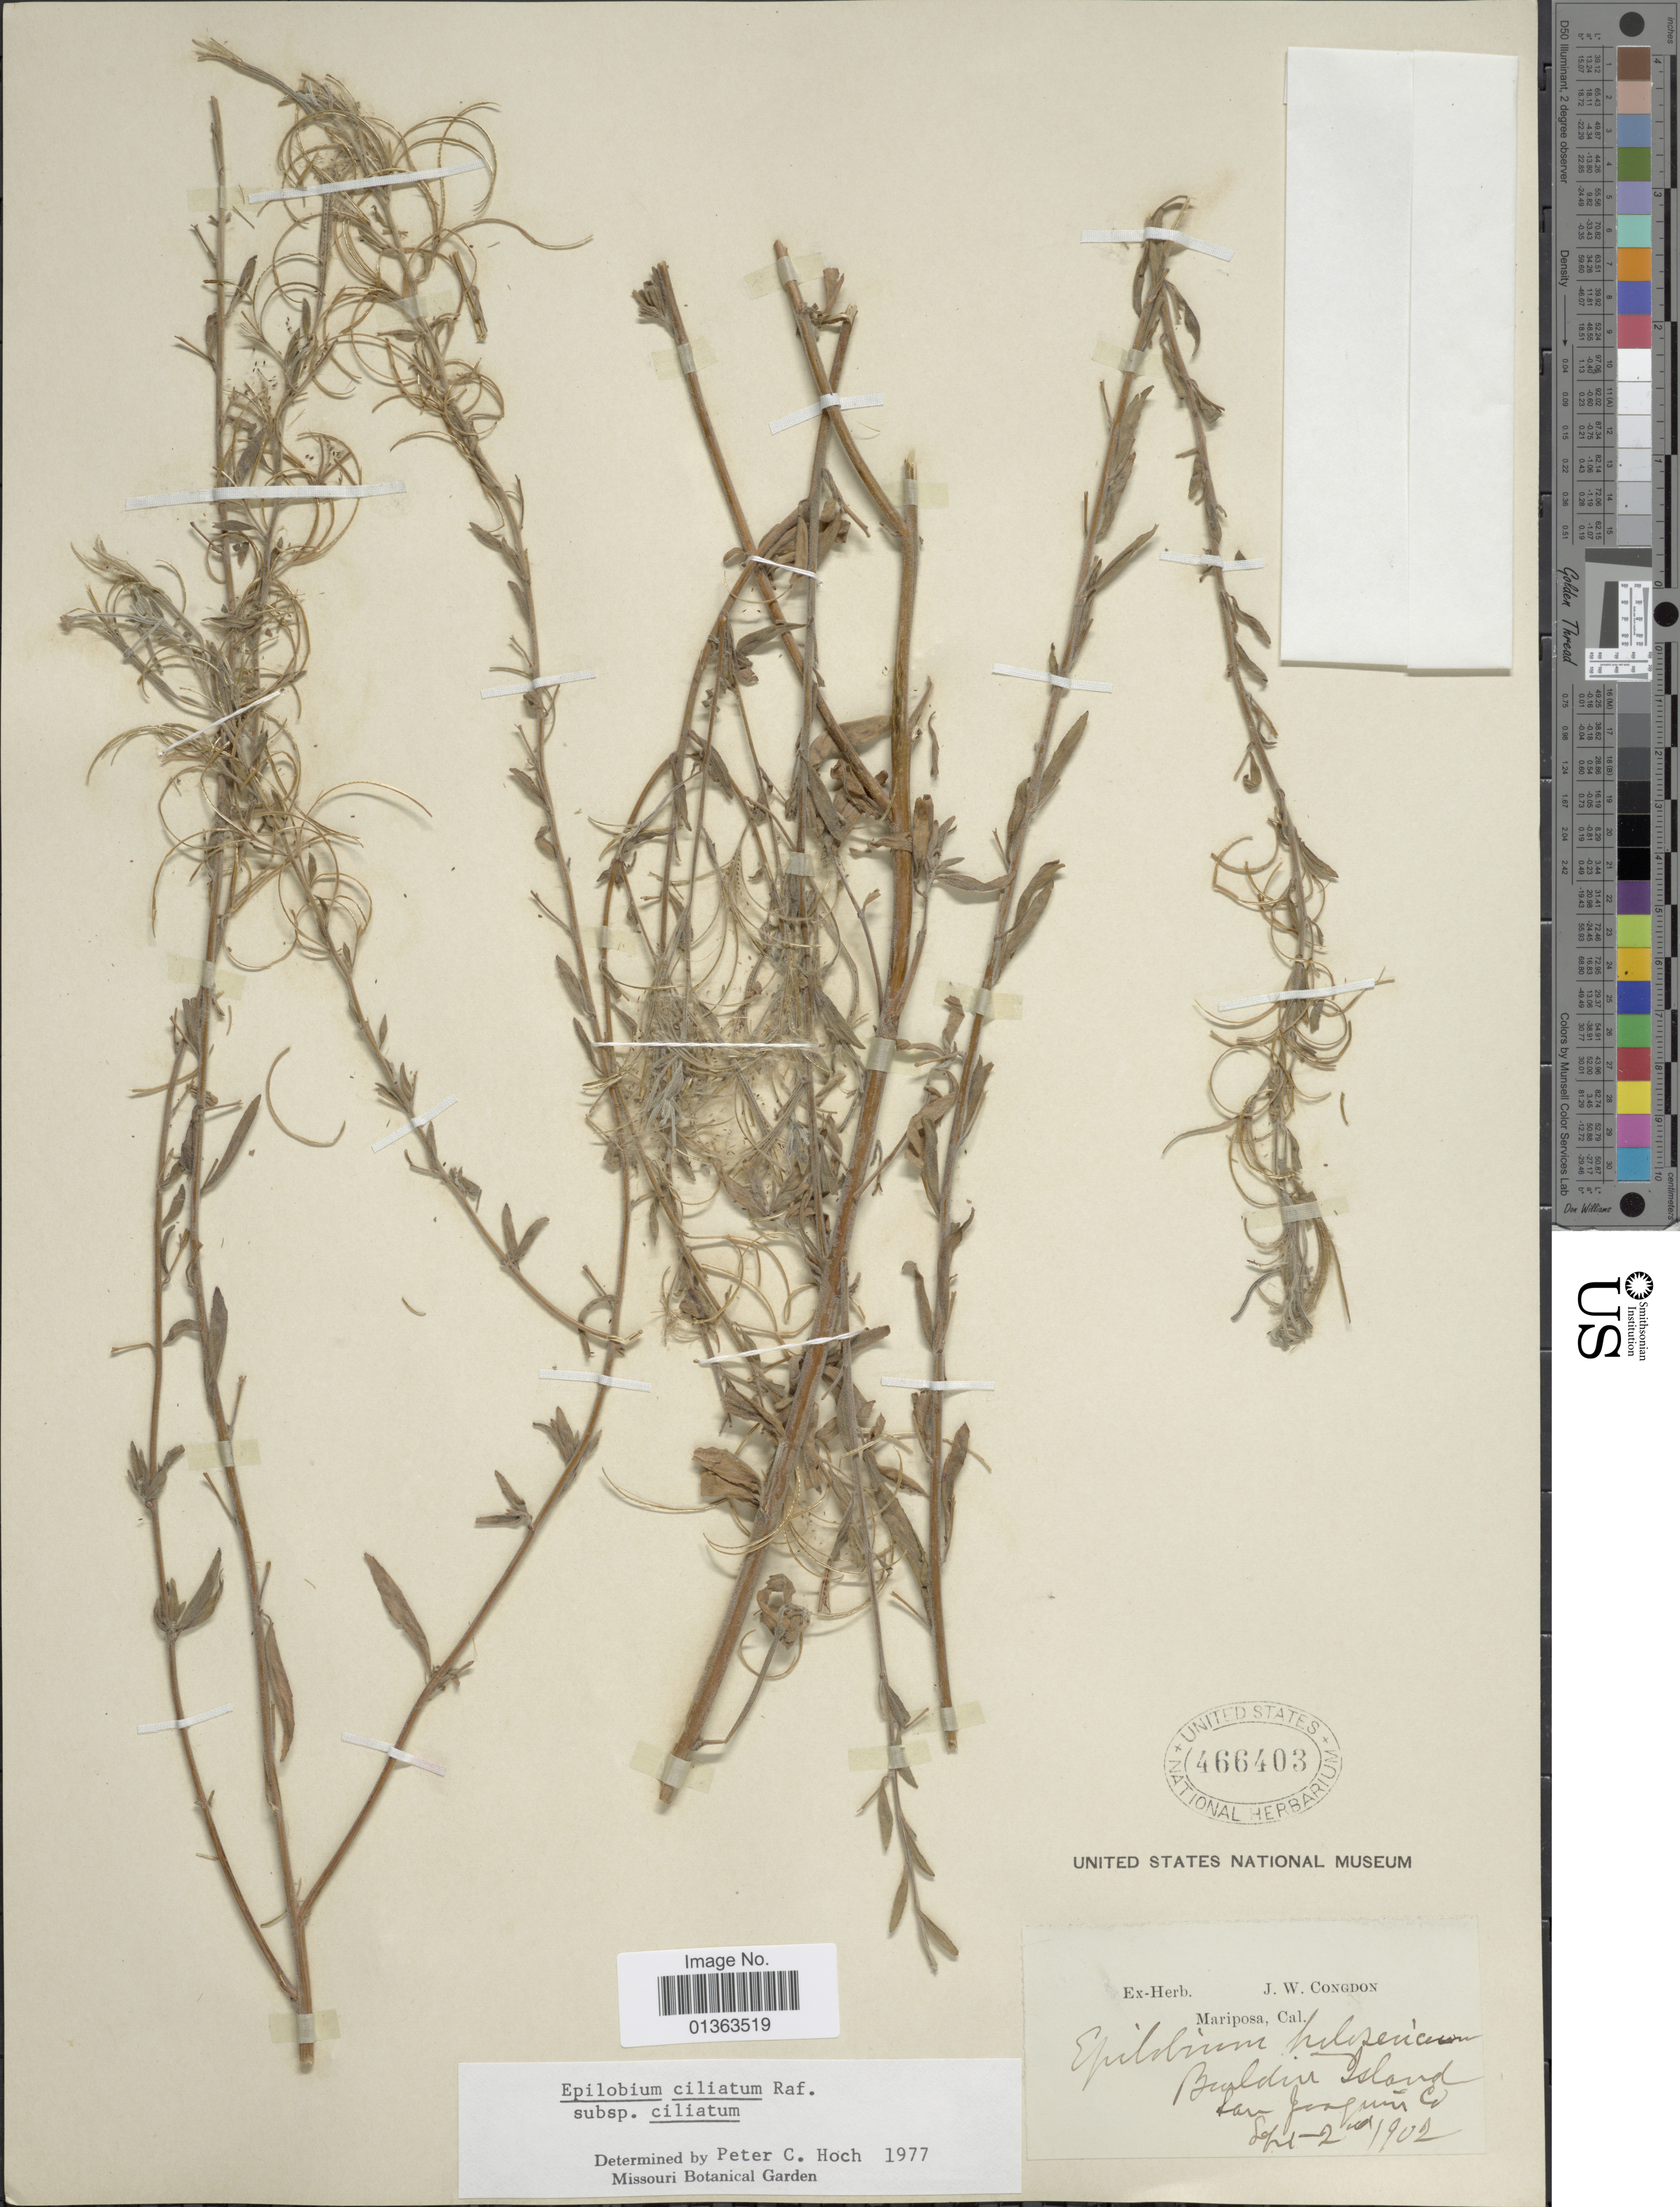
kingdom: Plantae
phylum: Tracheophyta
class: Magnoliopsida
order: Myrtales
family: Onagraceae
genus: Epilobium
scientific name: Epilobium ciliatum subsp. ciliatum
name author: Raf.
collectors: J. W. Congdon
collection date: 1902-09-02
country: United States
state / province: California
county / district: San Joaquin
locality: Bouldin Island, San Joaquin Co.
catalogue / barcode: US 466403